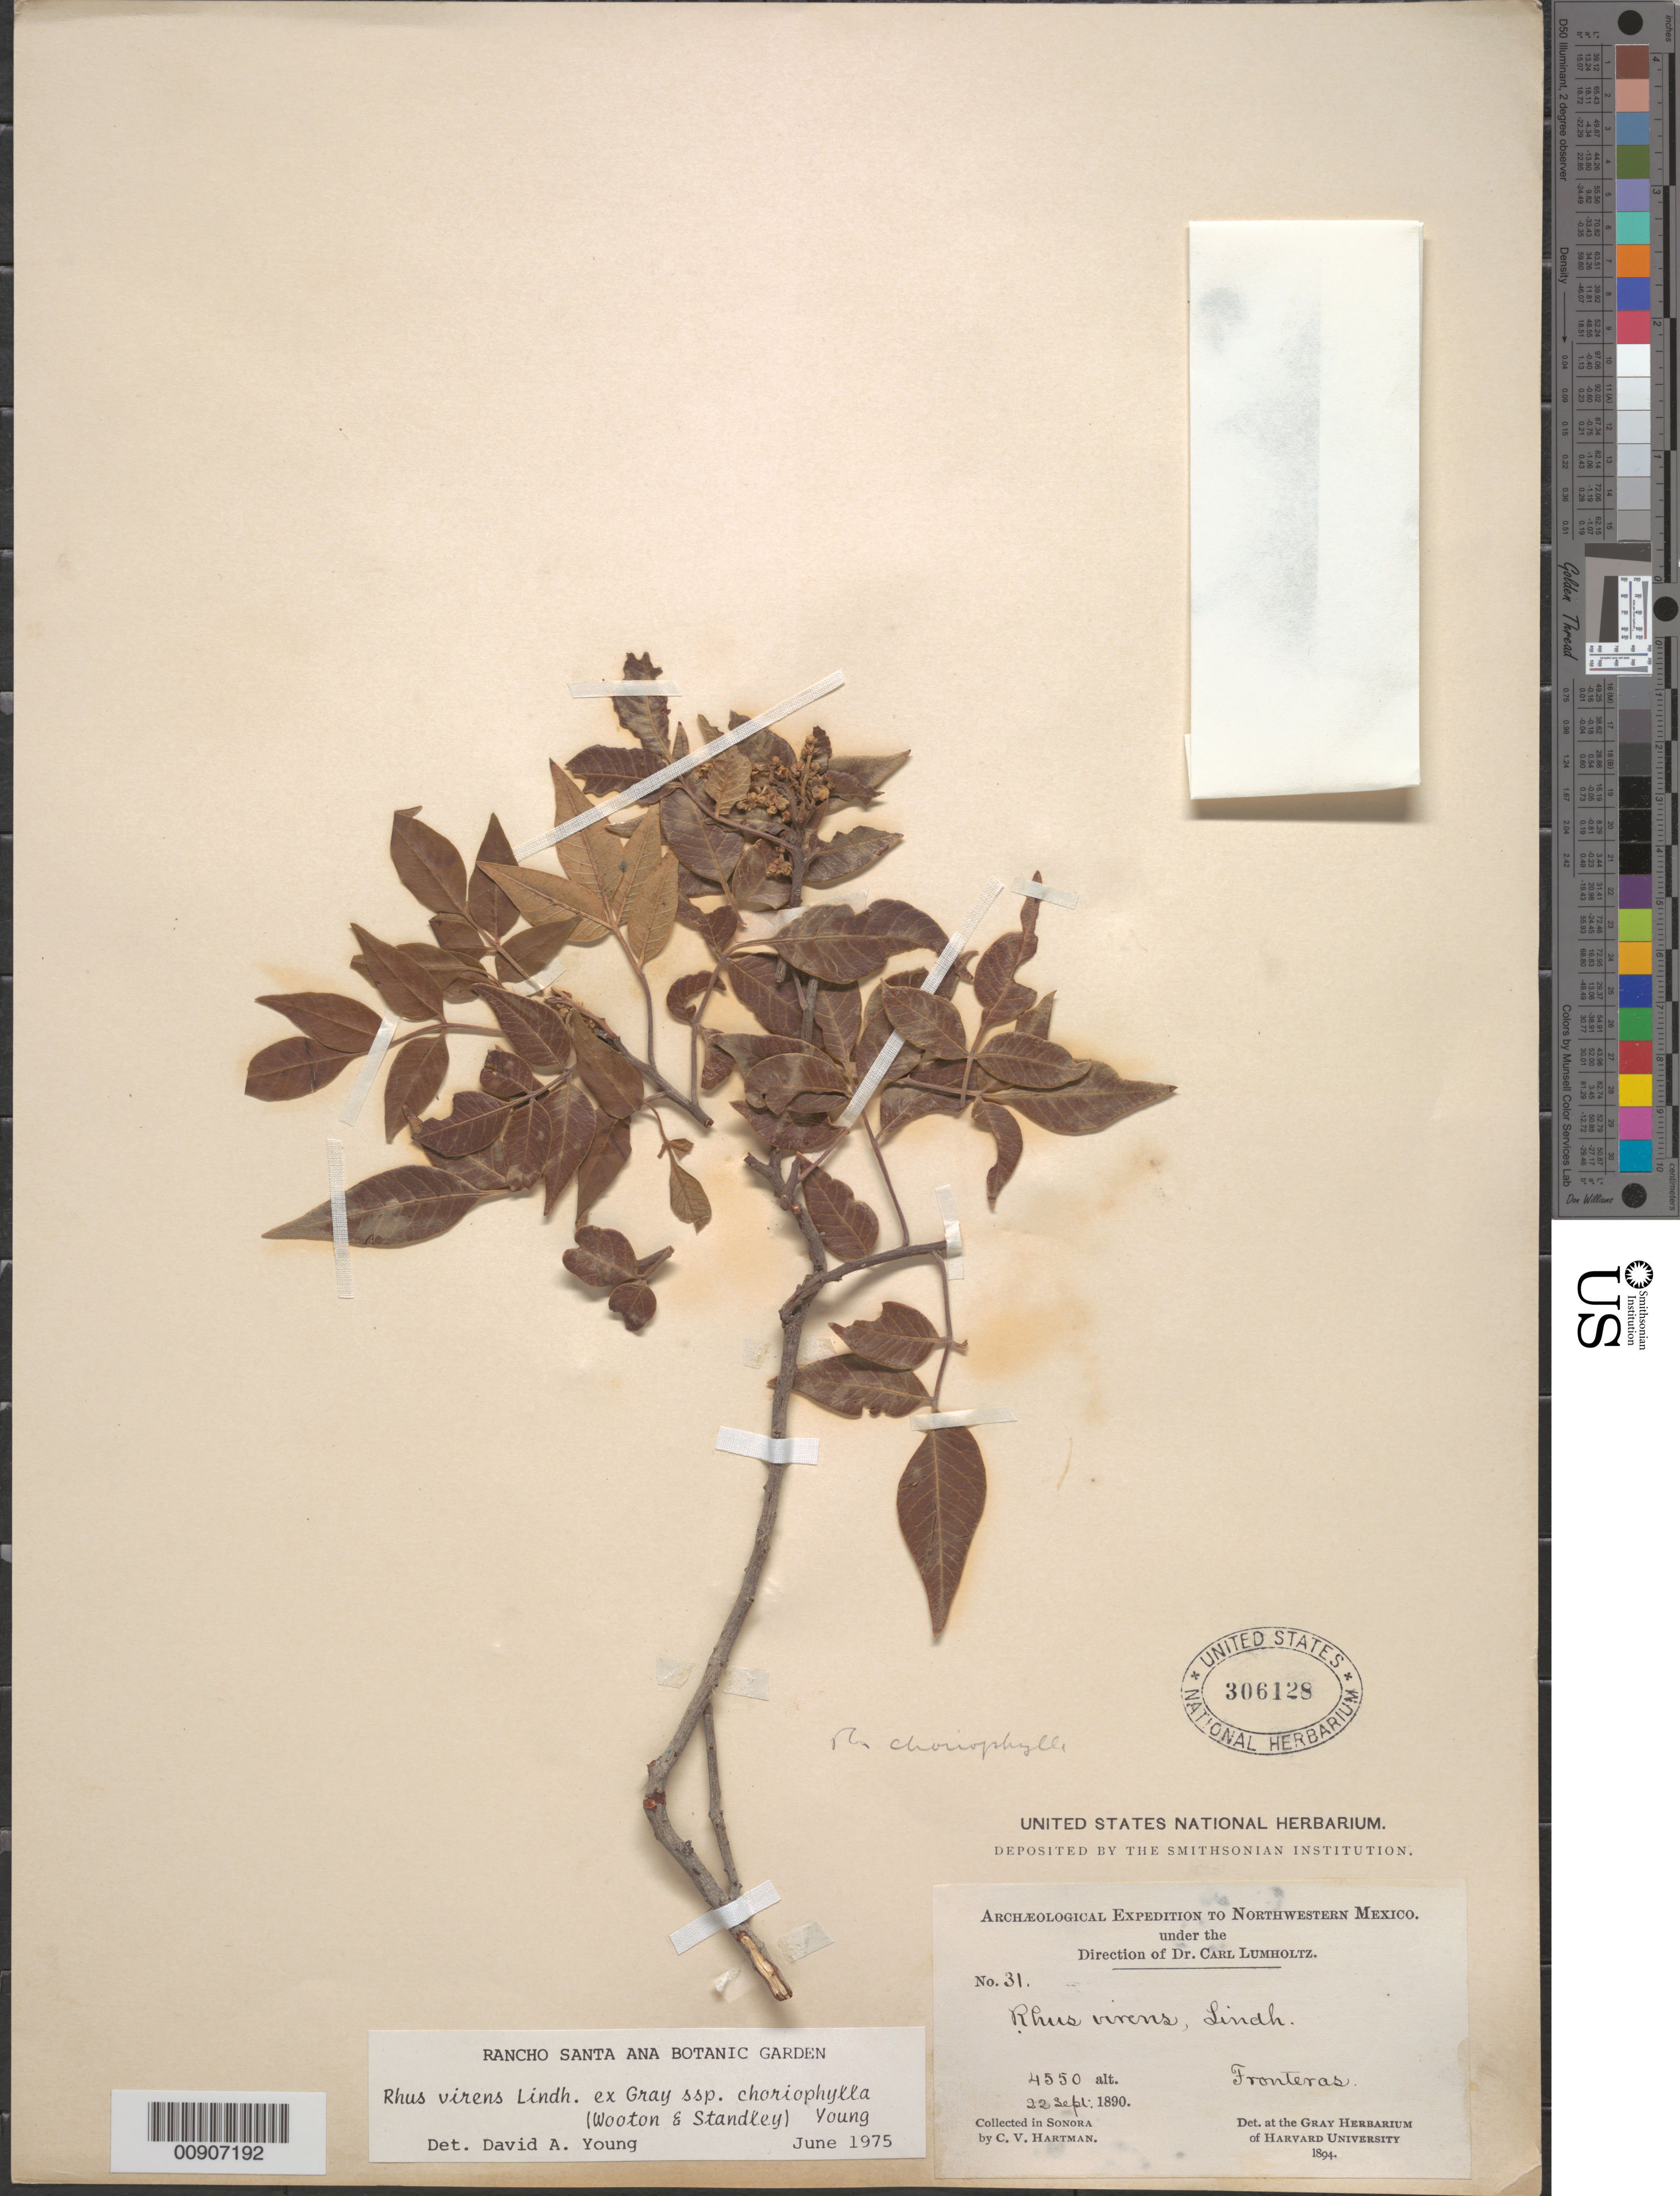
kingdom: Plantae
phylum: Tracheophyta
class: Magnoliopsida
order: Sapindales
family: Anacardiaceae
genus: Rhus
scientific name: Rhus choriophylla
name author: Wooton & Standl.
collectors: C. V. Hartman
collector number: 31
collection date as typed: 22 Sep 1890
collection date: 1890-09-22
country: Mexico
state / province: Sonora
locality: Fronteras. Sonora.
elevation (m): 1387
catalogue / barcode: US 306128